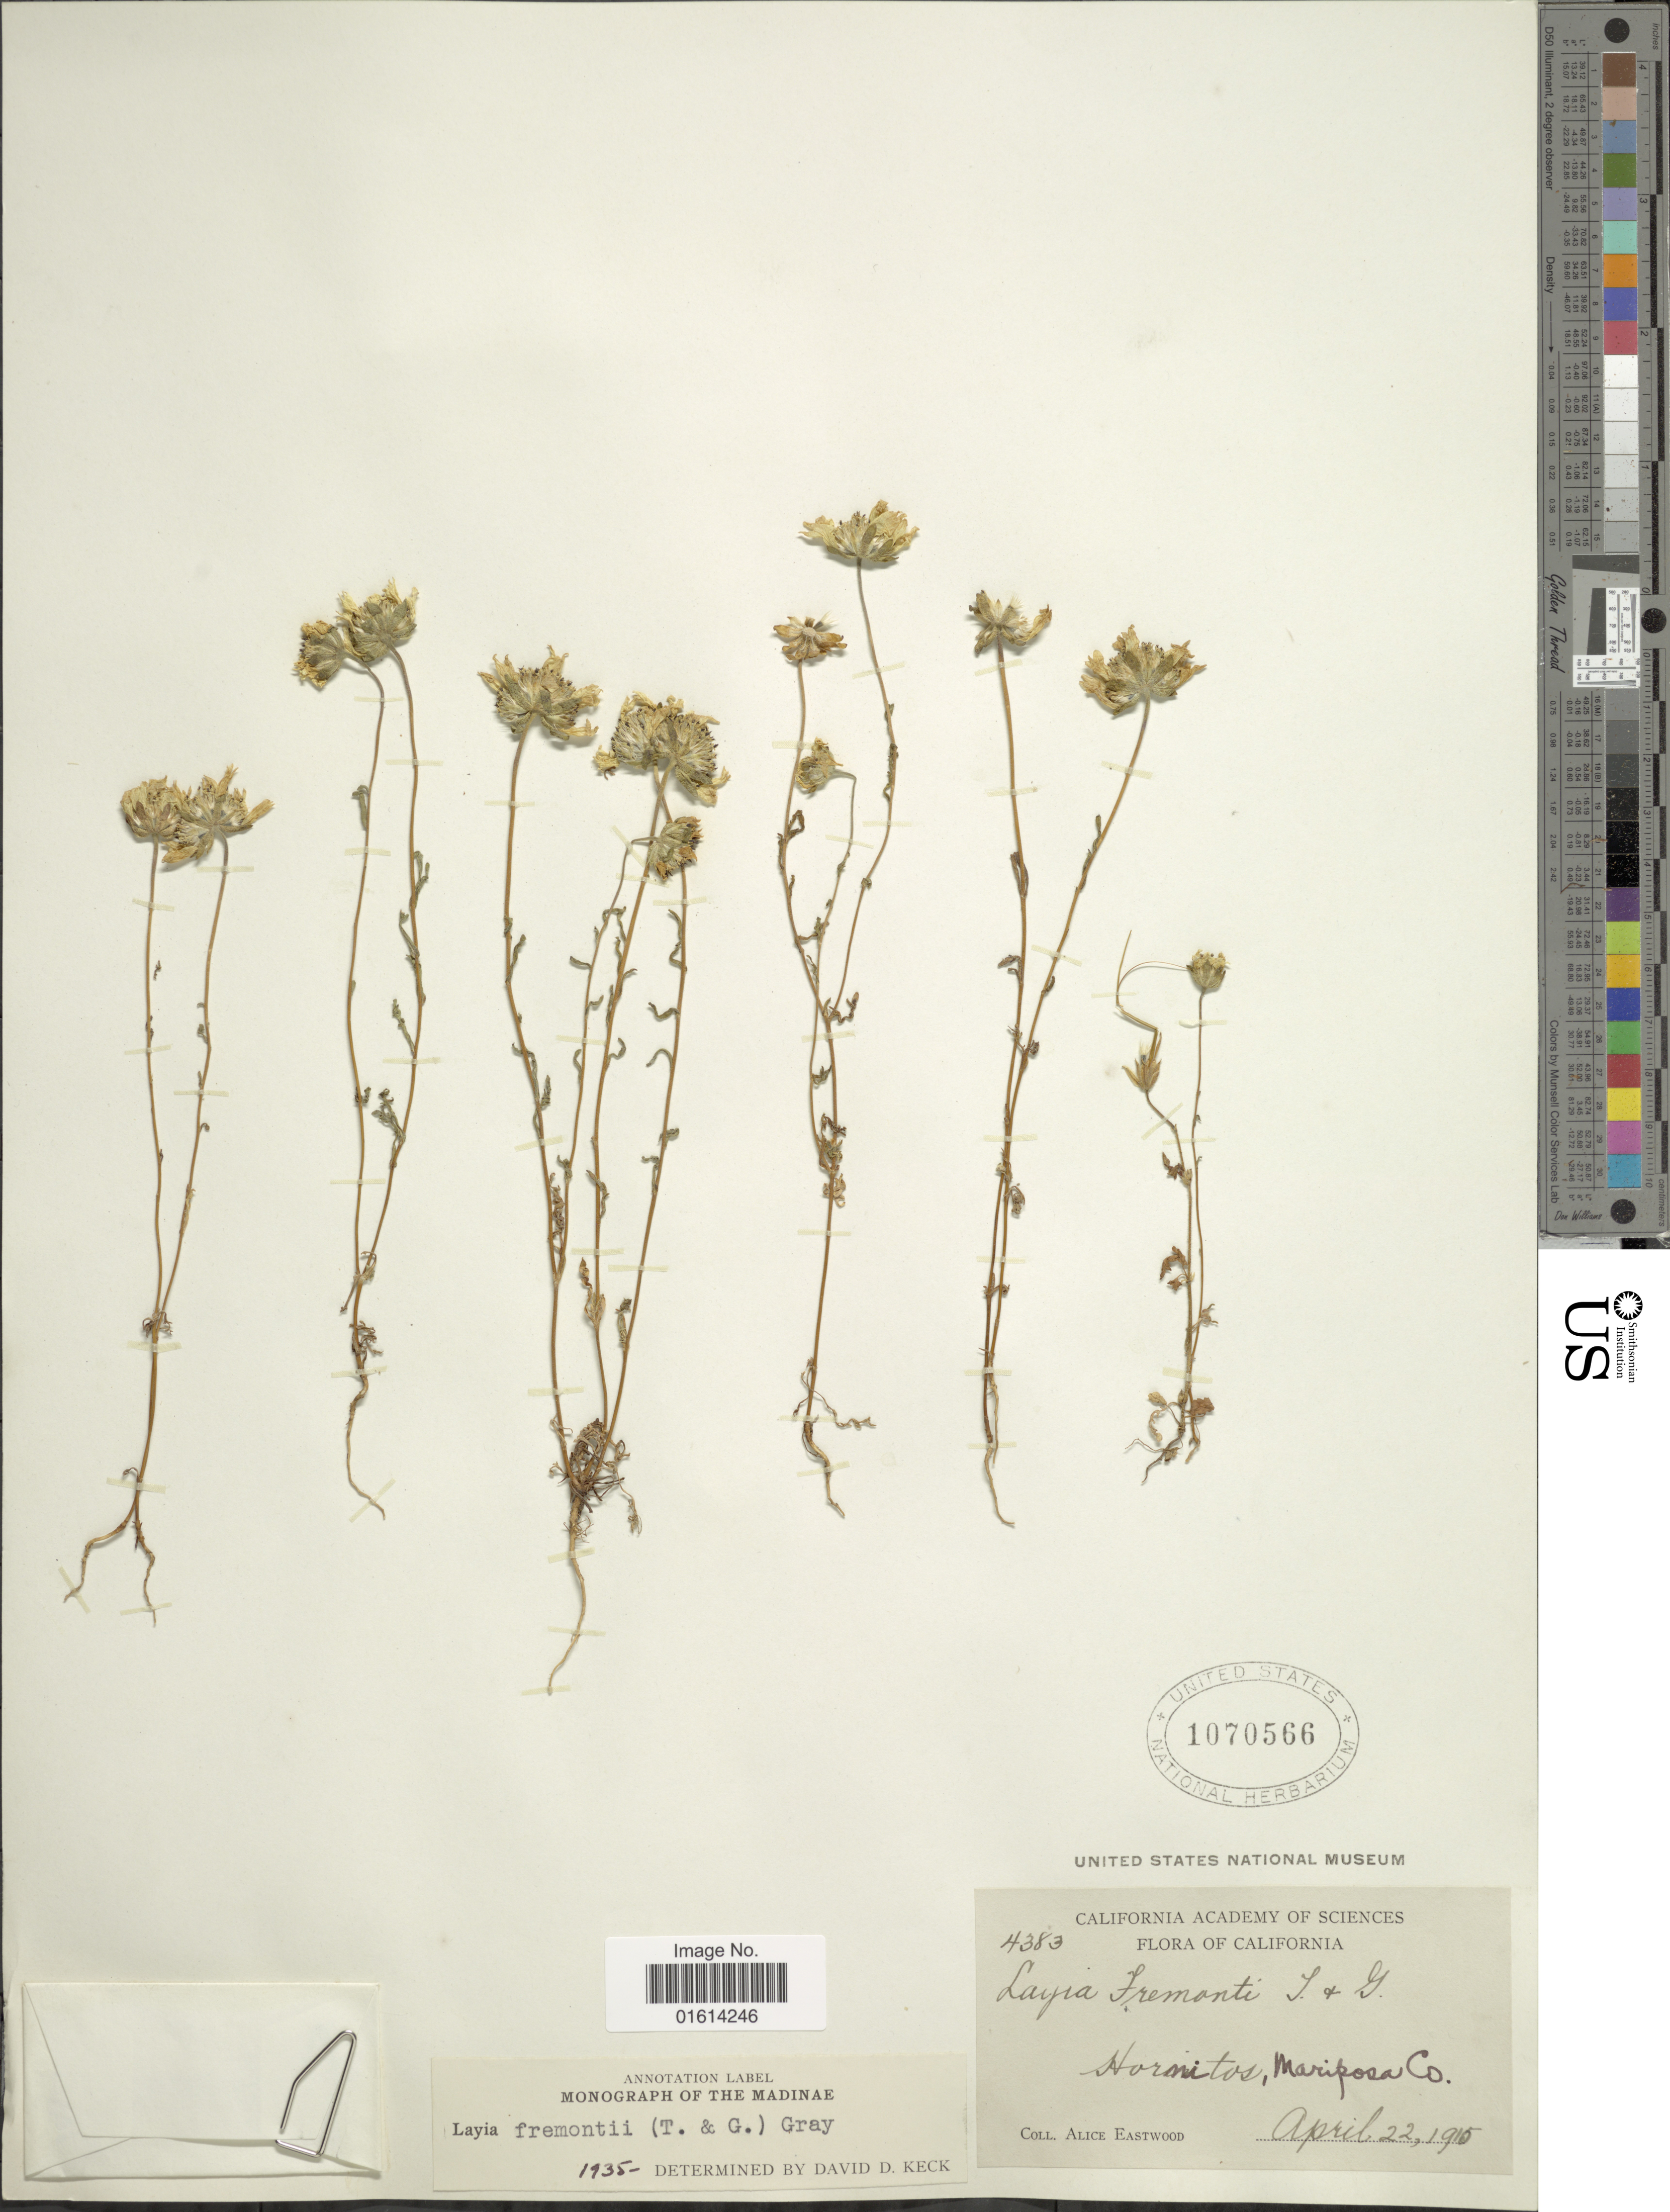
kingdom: Plantae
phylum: Tracheophyta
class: Magnoliopsida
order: Asterales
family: Asteraceae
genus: Layia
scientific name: Layia fremontii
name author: A. Gray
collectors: A. Eastwood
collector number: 4283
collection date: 1915-04-22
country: United States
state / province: California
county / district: Mariposa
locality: Hornitos, Mariposa Co.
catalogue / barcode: US 1070566